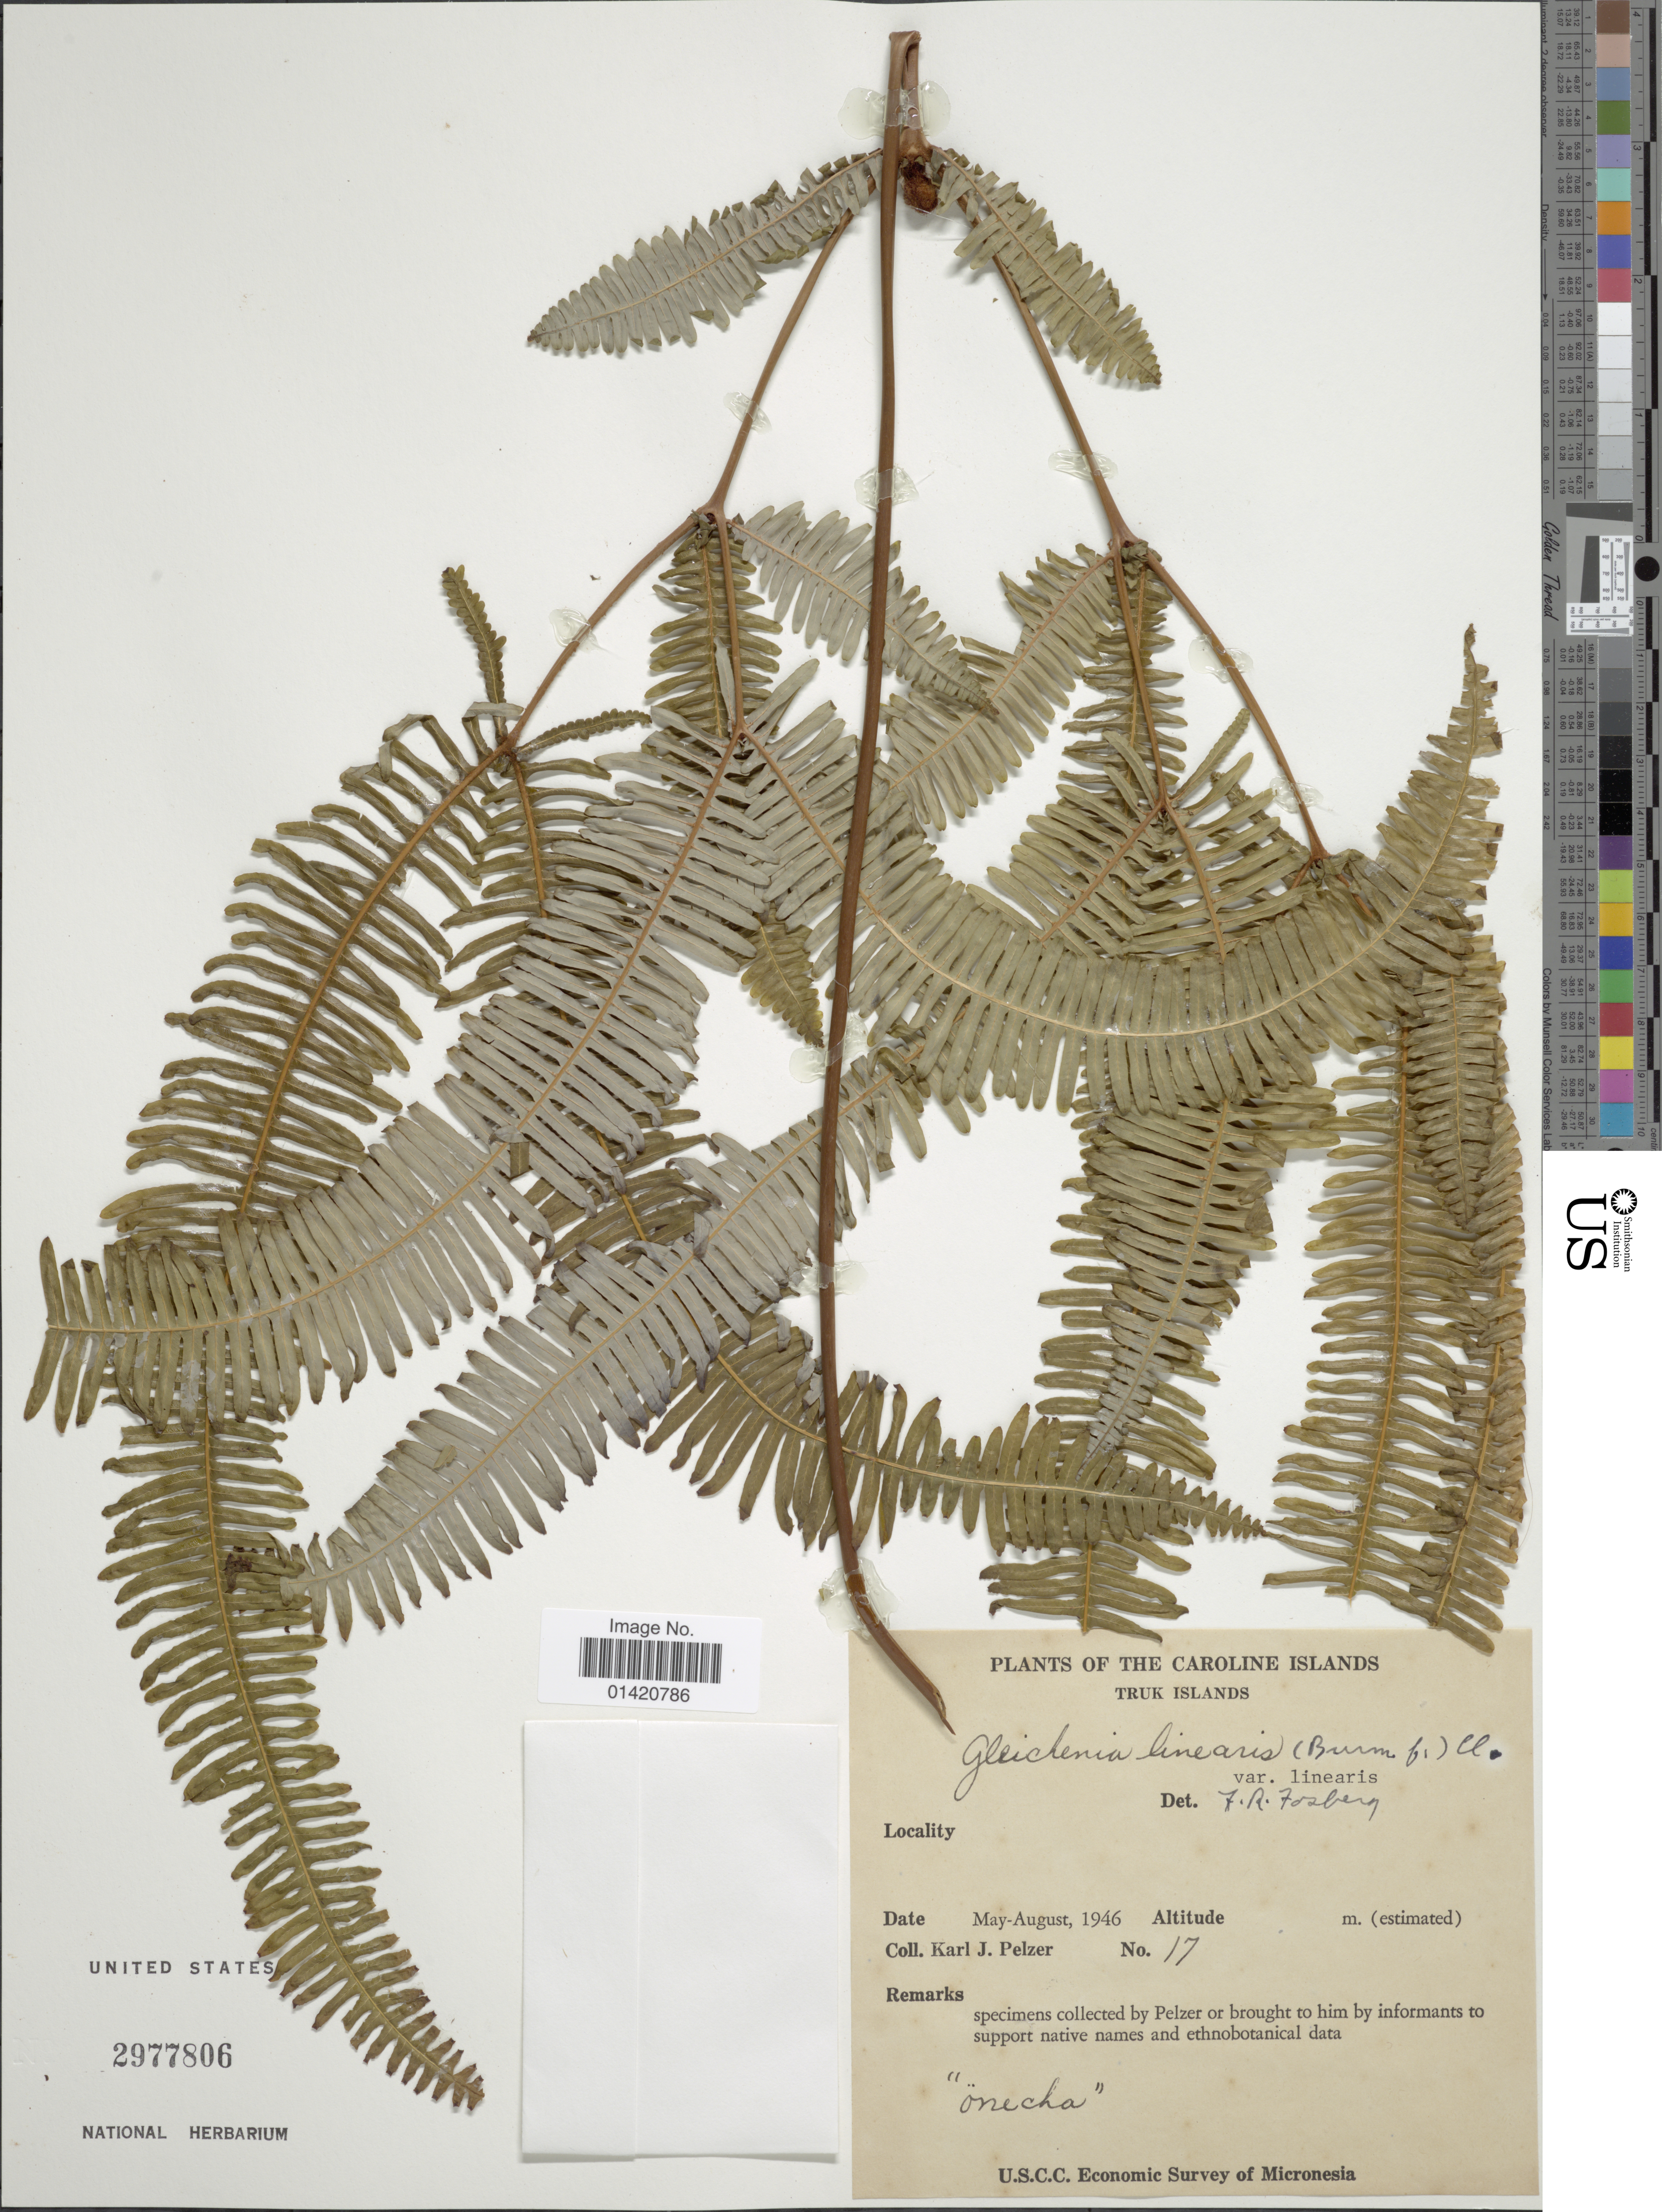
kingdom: Plantae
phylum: Tracheophyta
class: Polypodiopsida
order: Gleicheniales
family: Gleicheniaceae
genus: Dicranopteris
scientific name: Dicranopteris linearis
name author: (Burm. f.) Underw.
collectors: K. J. Pelzer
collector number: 17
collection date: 1946-05/1946-08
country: Micronesia, Federated States of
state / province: Truk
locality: The Caroline Islands, Truk Islands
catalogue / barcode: US 2977806